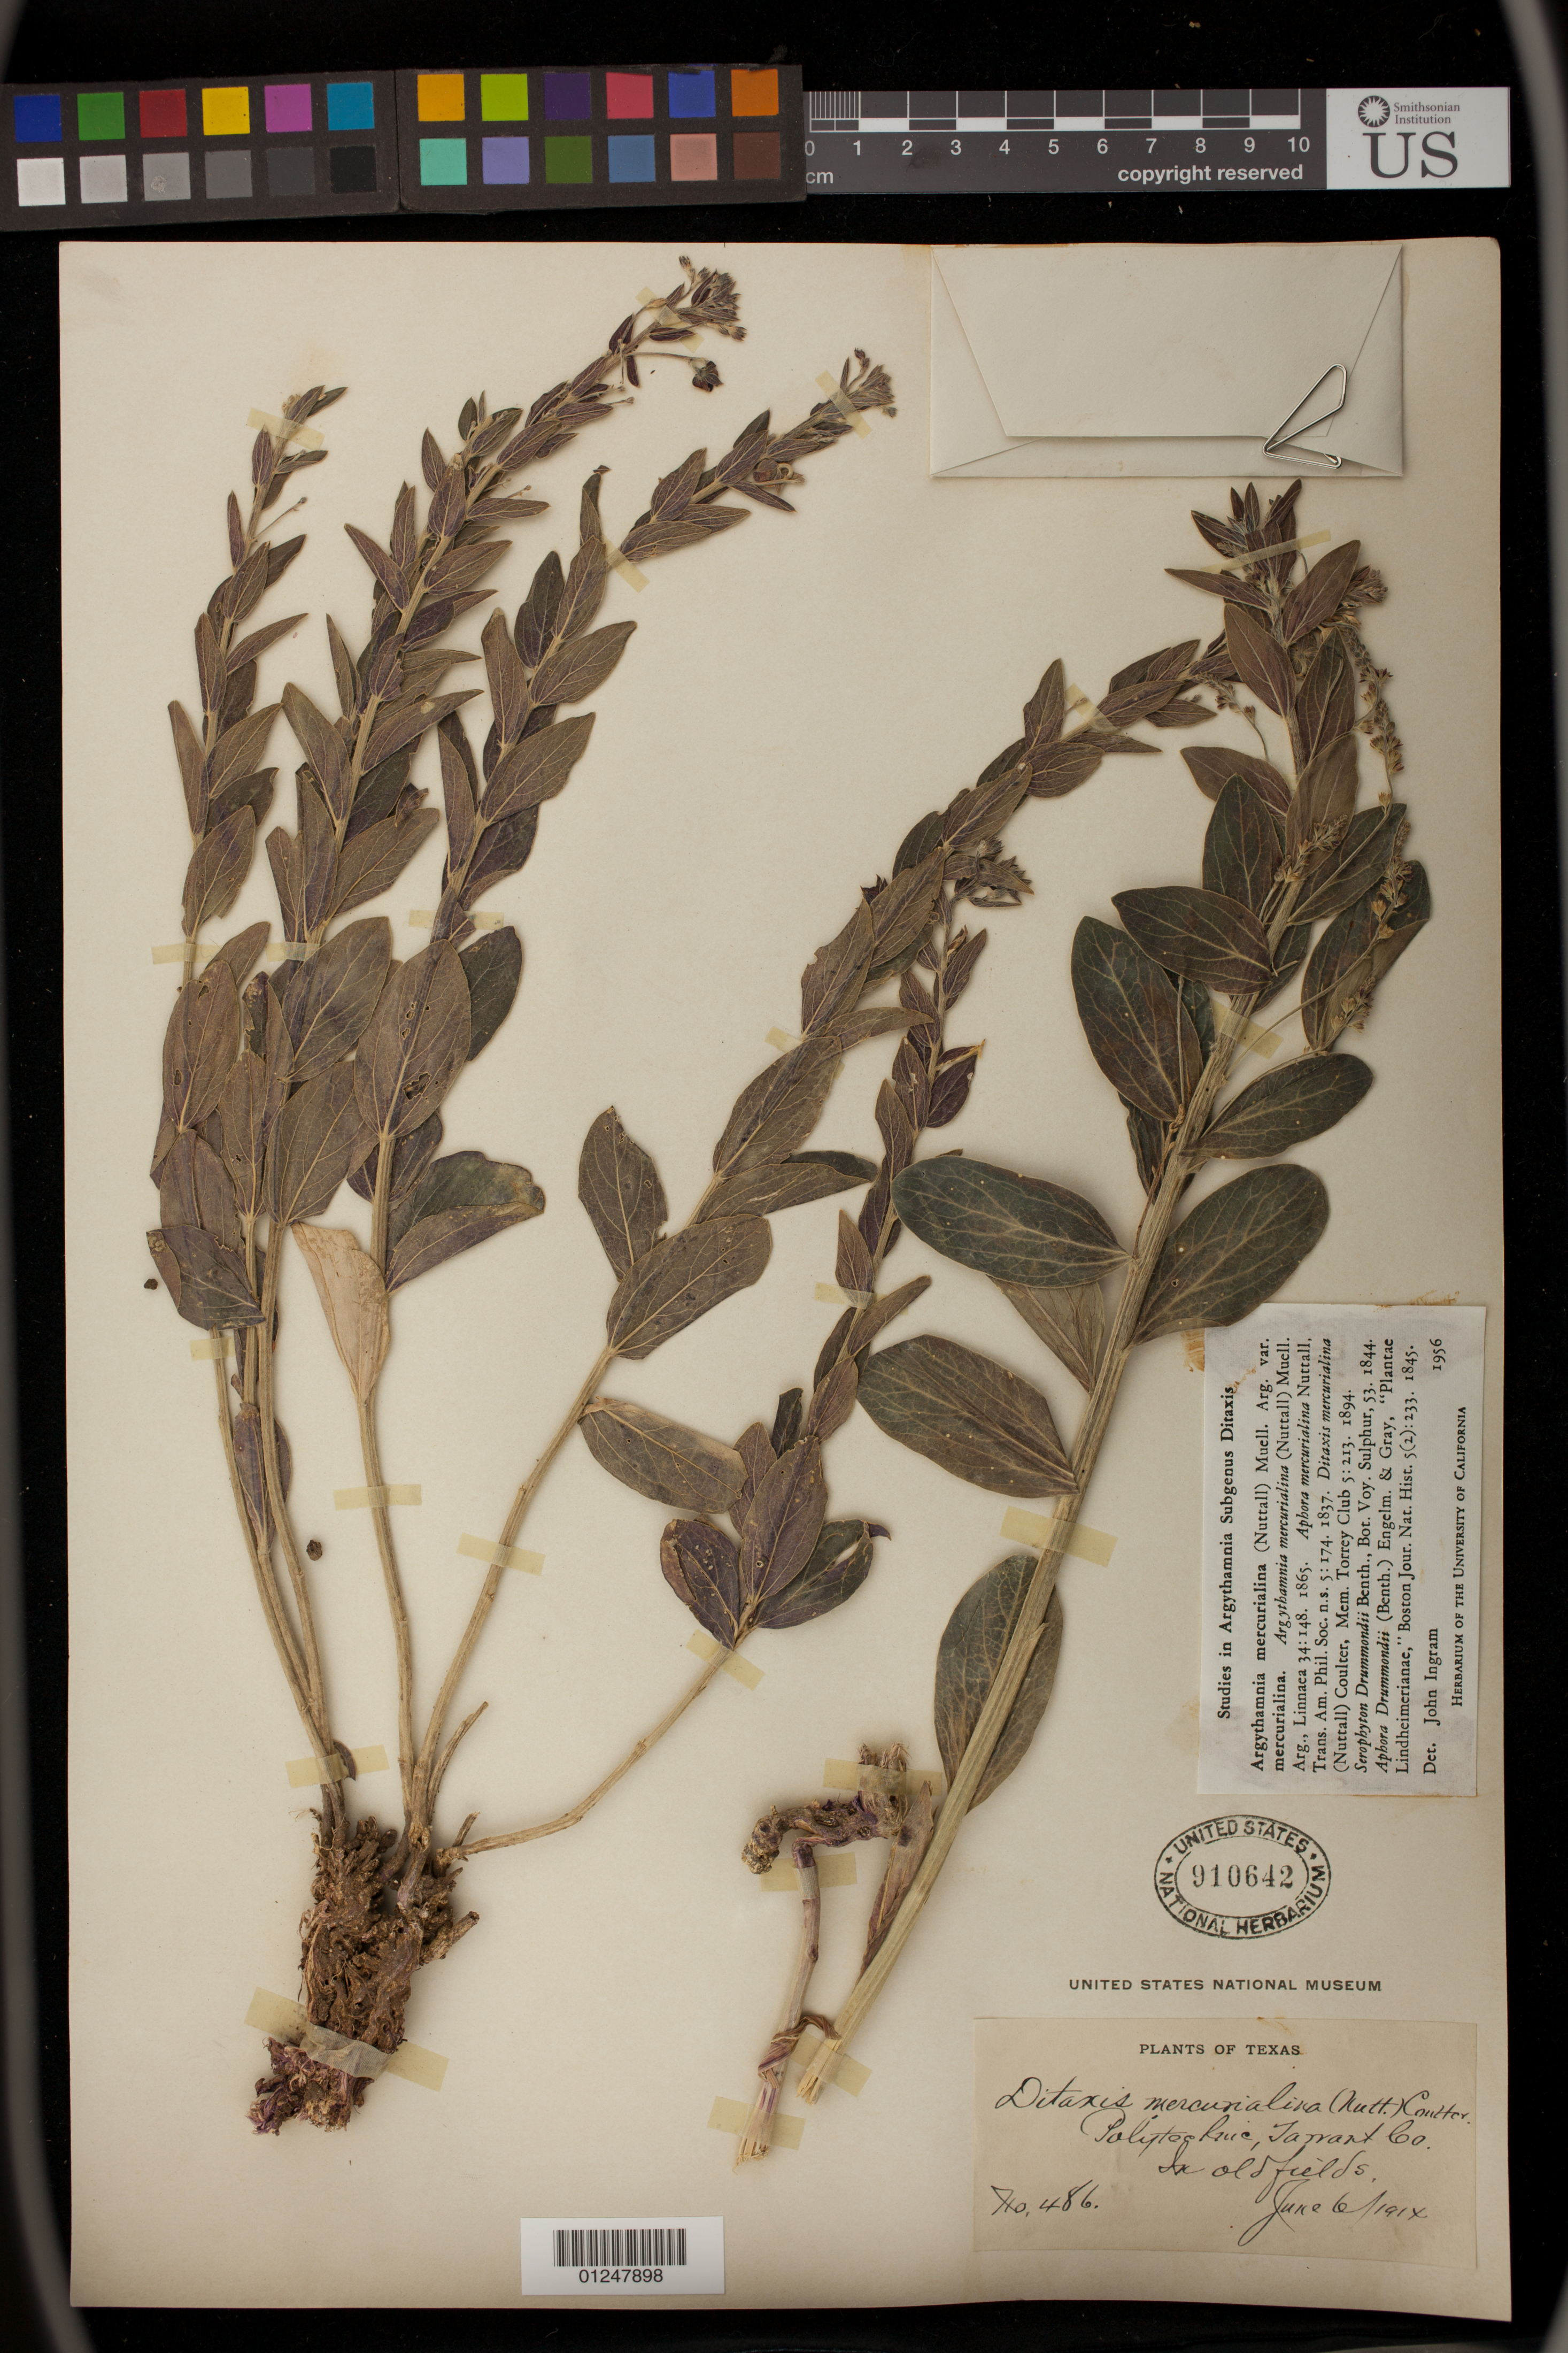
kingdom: Plantae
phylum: Tracheophyta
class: Magnoliopsida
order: Malpighiales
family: Euphorbiaceae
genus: Argythamnia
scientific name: Argythamnia mercurialina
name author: (Nutt.) Müll. Arg.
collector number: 486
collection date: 1909-06-06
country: United States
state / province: Texas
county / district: Tarrant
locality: In old fields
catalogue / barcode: US 910642